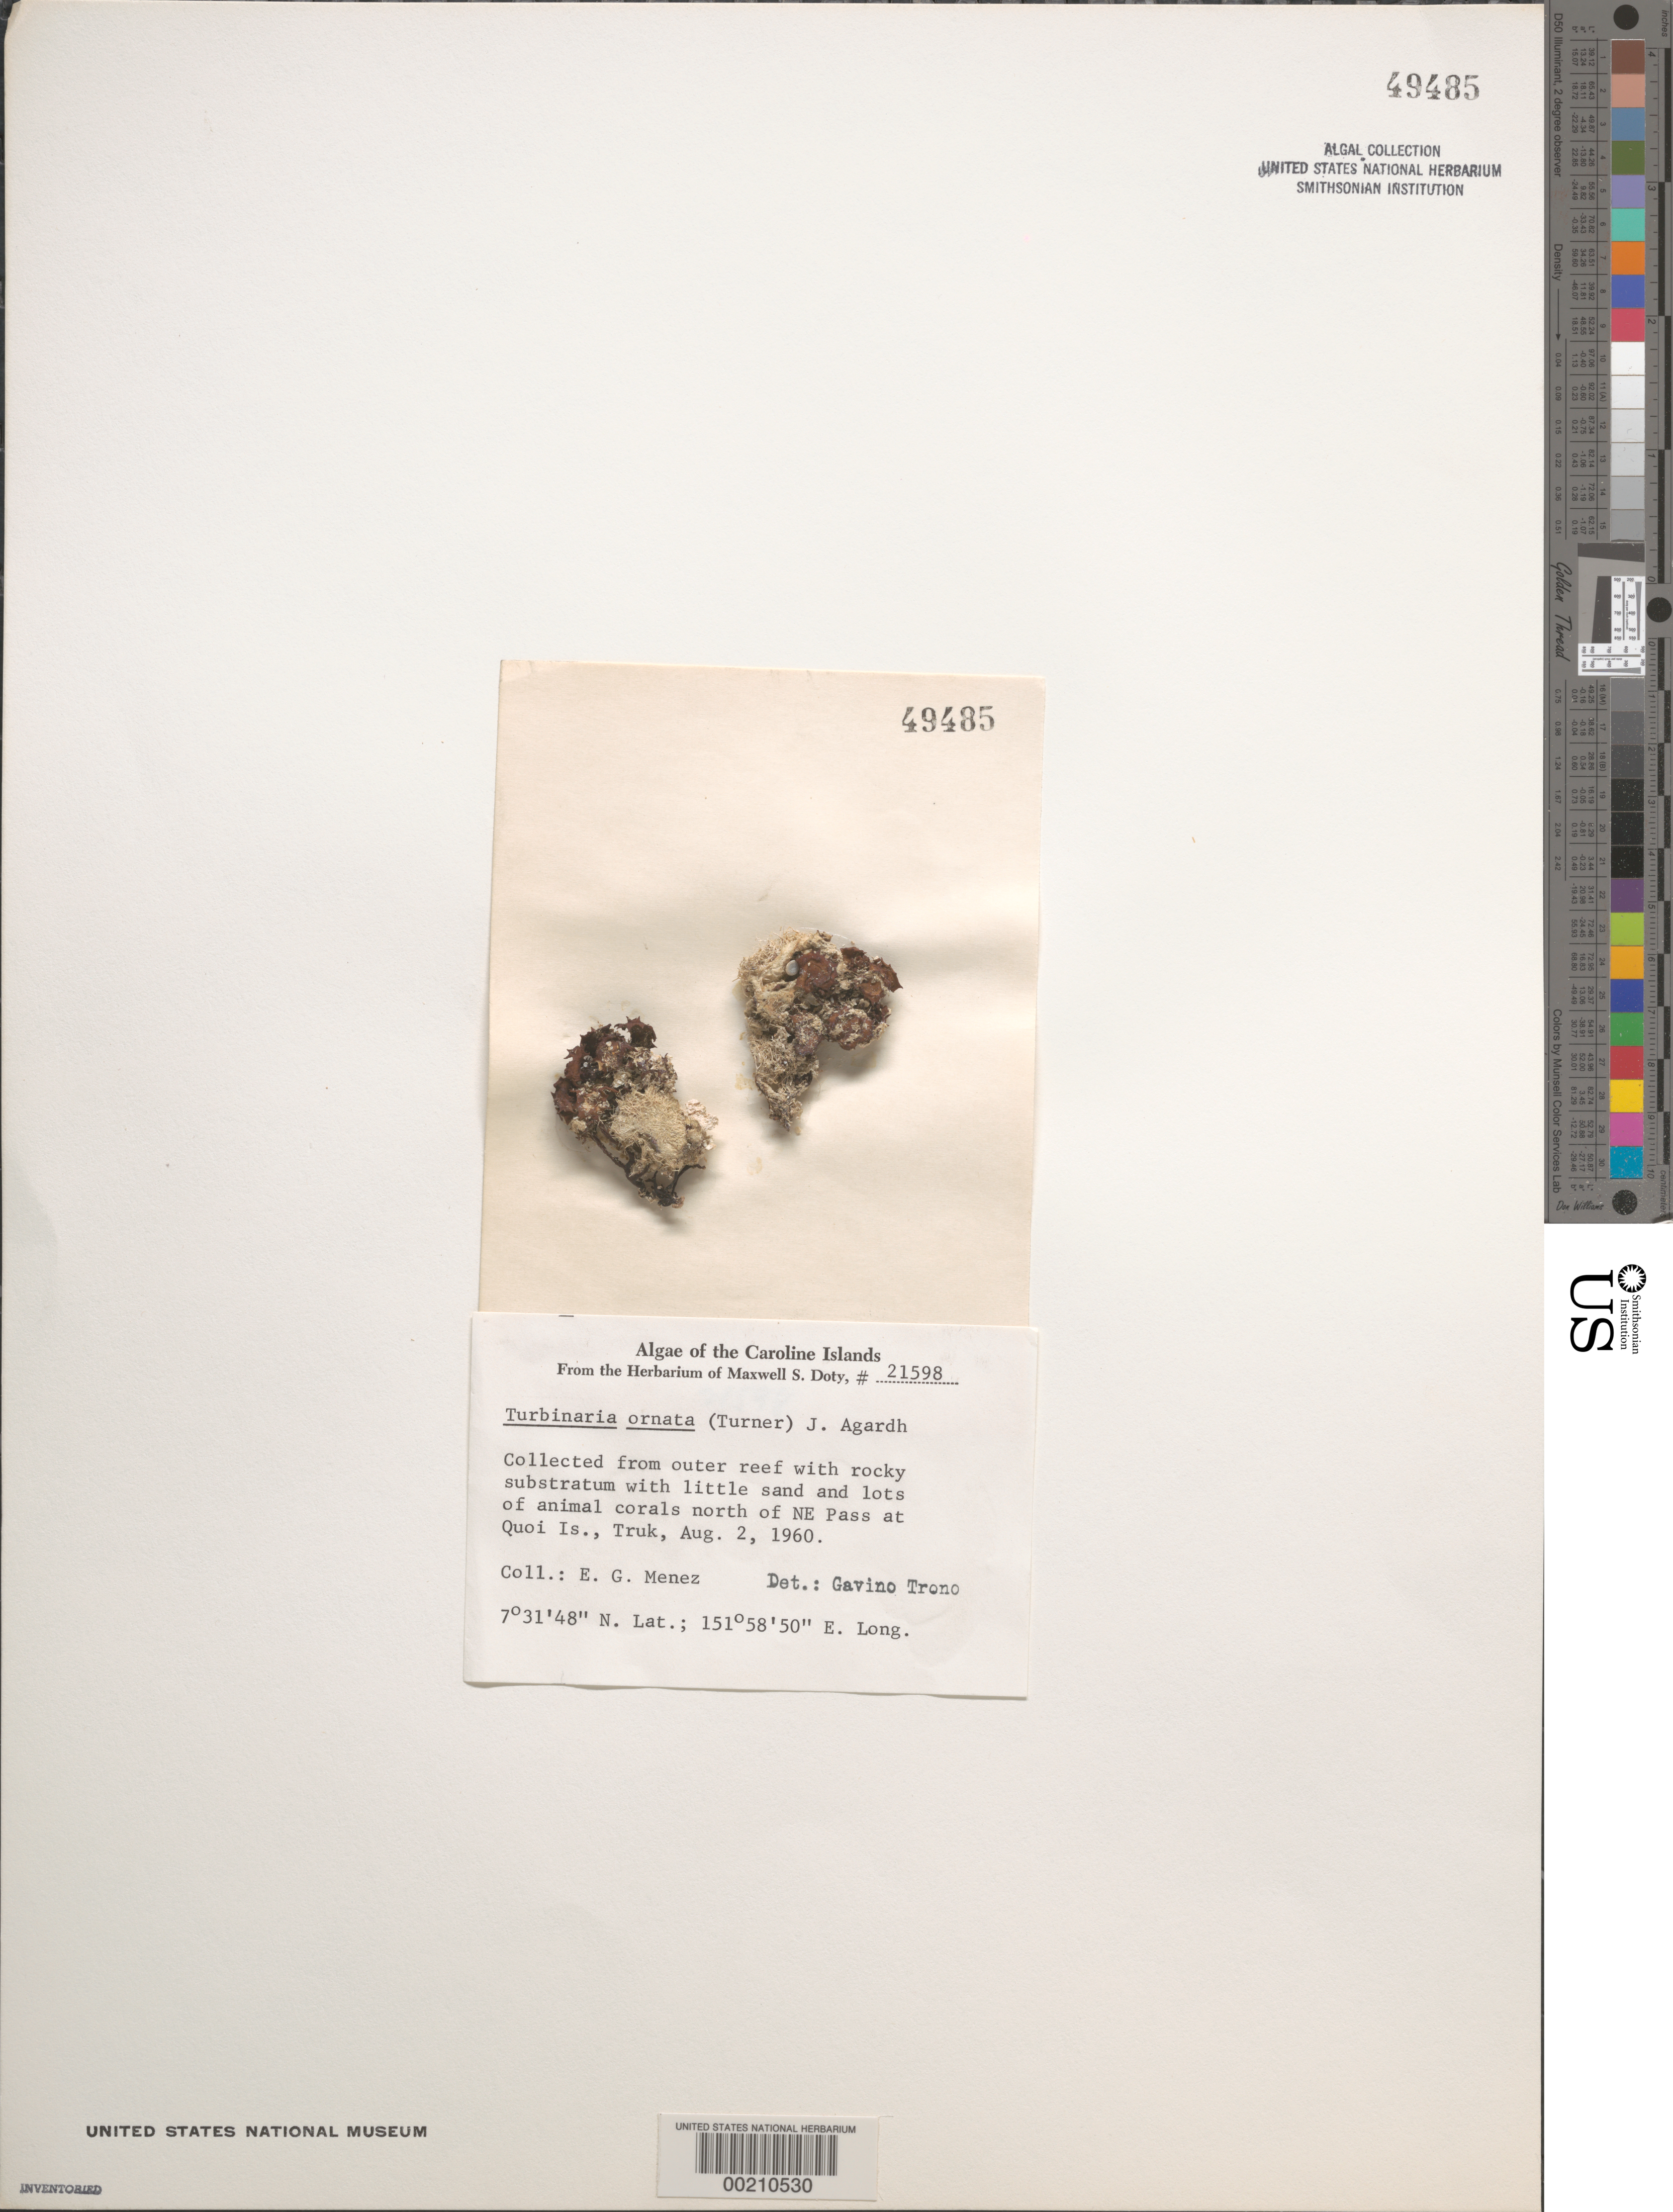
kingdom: Chromista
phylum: Ochrophyta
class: Phaeophyceae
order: Fucales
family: Sargassaceae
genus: Turbinaria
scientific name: Turbinaria ornata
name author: (Turner) J. Agardh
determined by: Trono, Gavino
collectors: Meñez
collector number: MSD 21598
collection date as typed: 02 Aug 1960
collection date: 1960-08-02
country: Micronesia, Federated States of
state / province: Truk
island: Truk (Chuuk) Is.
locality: Quoi Islet, N of Northeast pass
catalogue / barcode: US 49485